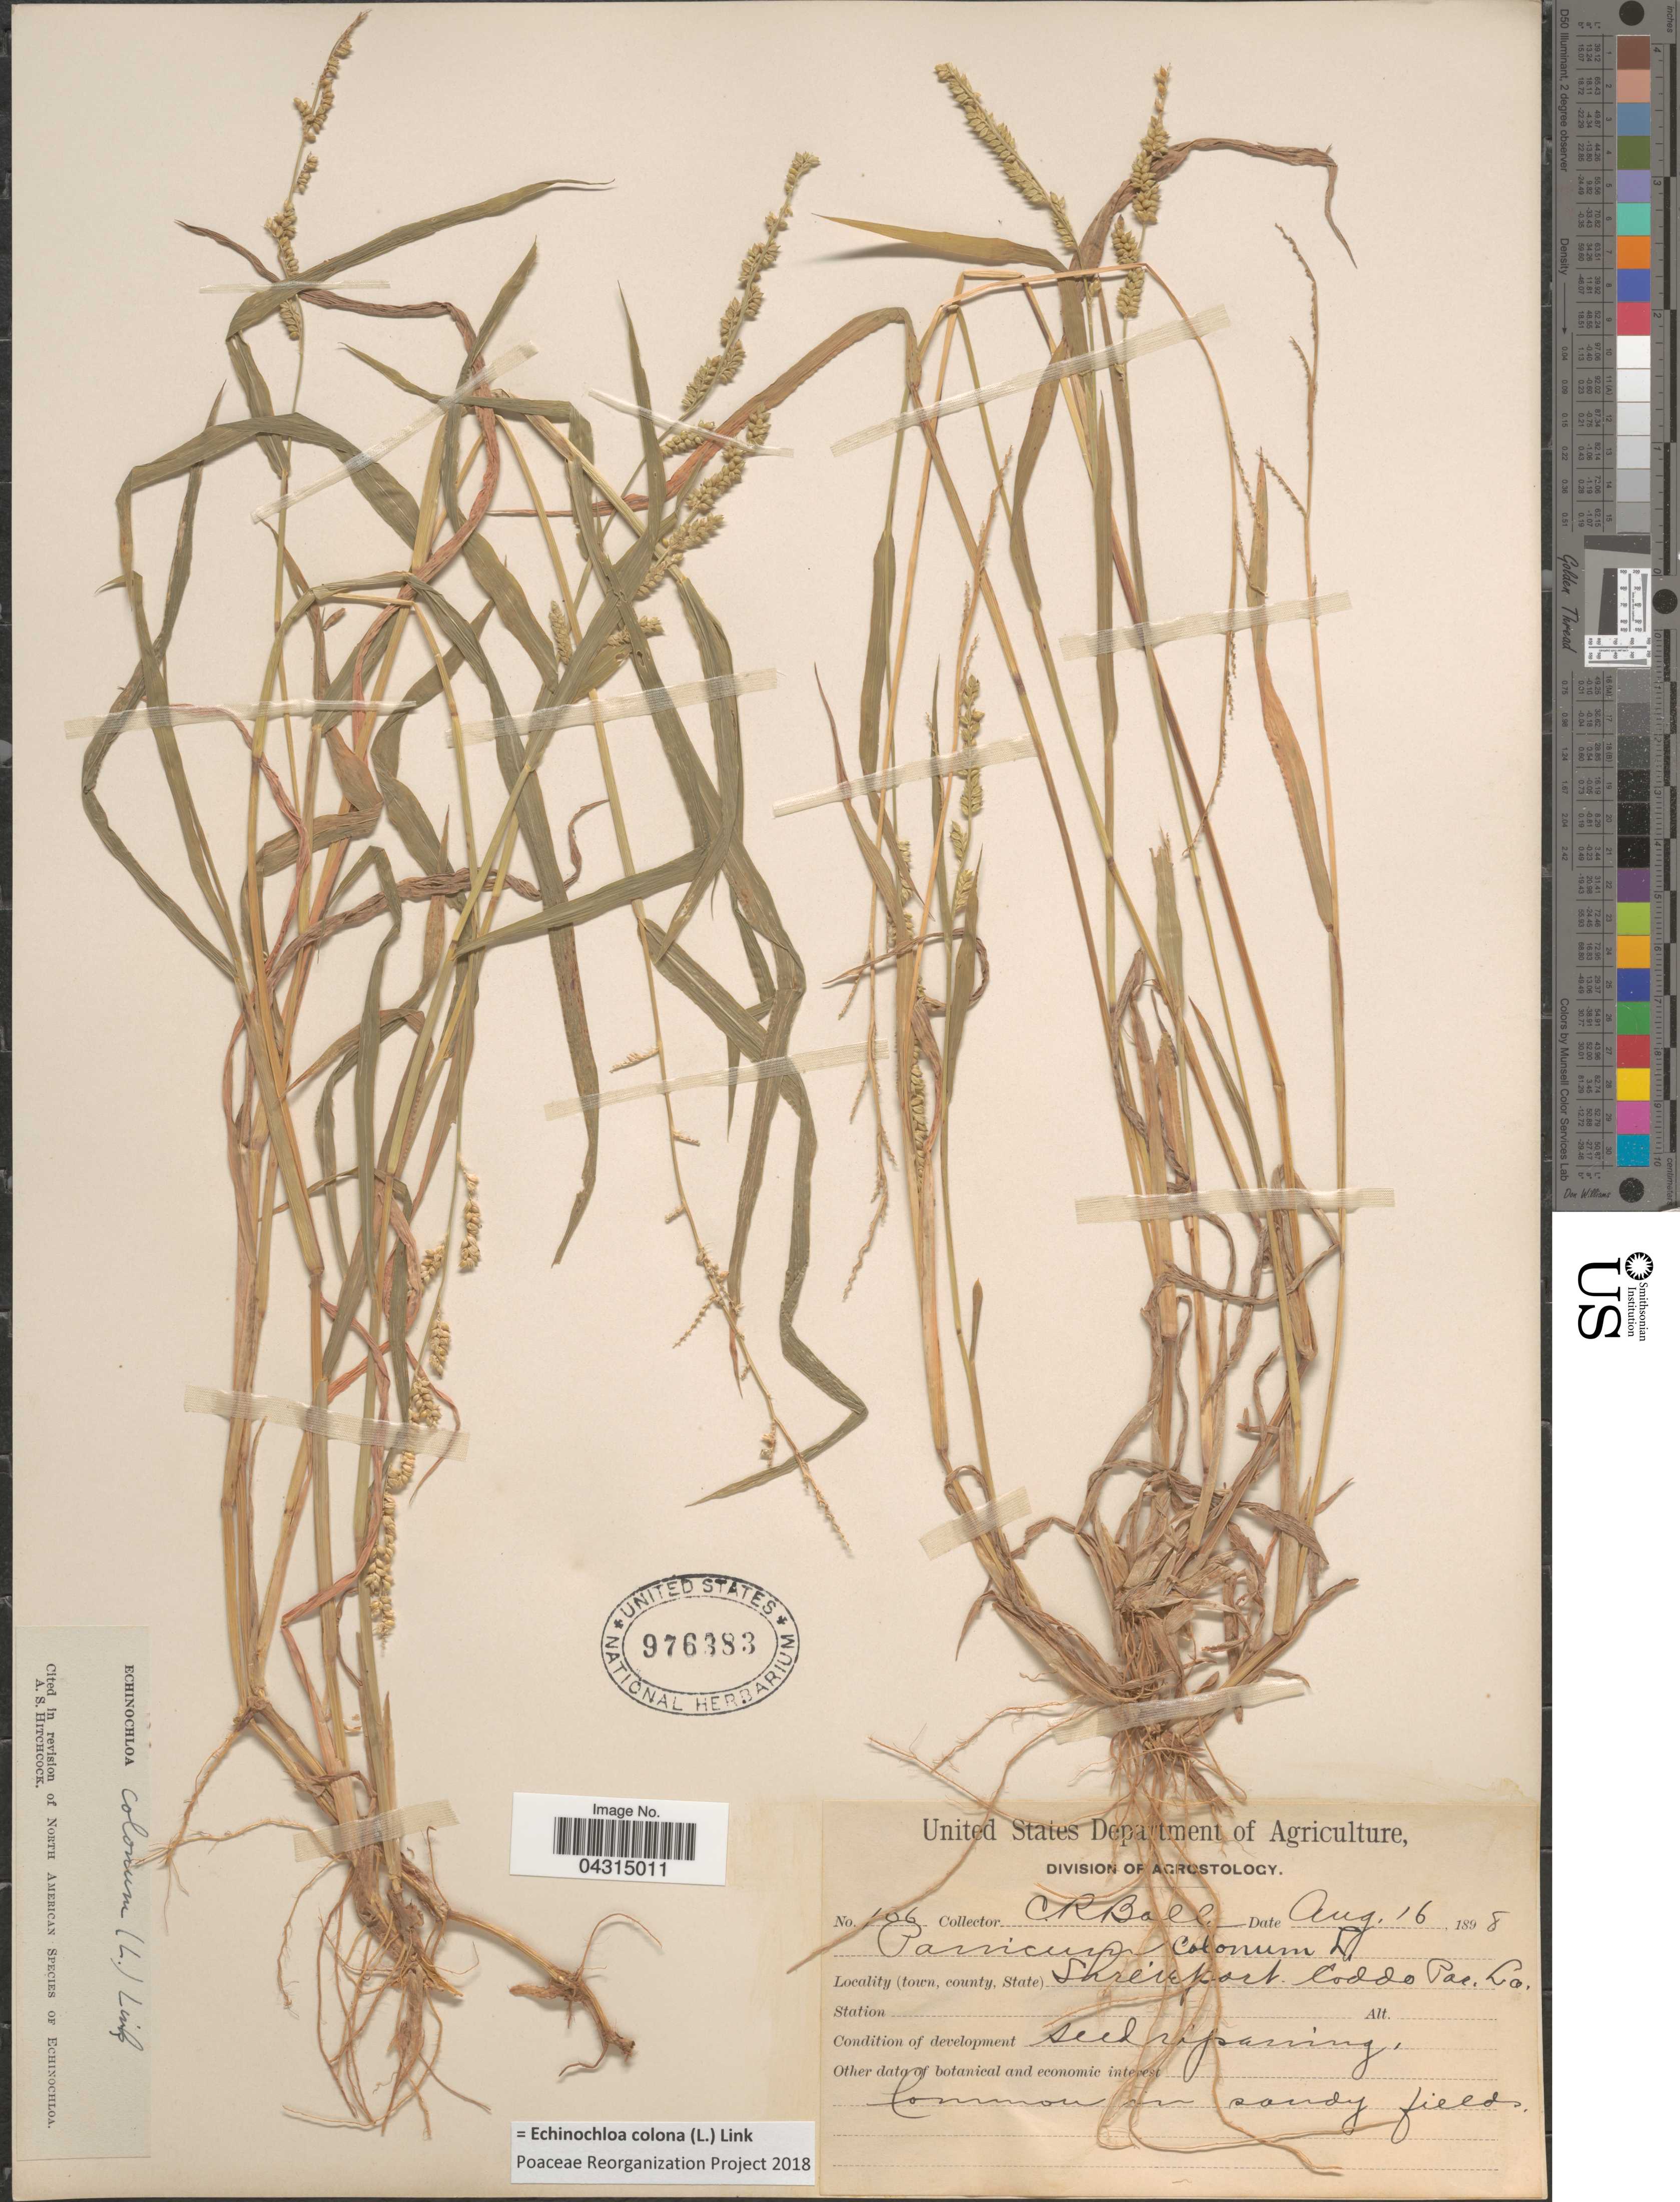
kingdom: Plantae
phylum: Tracheophyta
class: Liliopsida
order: Poales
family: Poaceae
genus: Echinochloa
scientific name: Echinochloa colona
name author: (L.) Link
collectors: C. R. Ball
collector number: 106*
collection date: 1898-08-16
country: United States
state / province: Louisiana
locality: (town, county, State) Shreveport. Caddo Par.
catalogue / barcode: US 976383